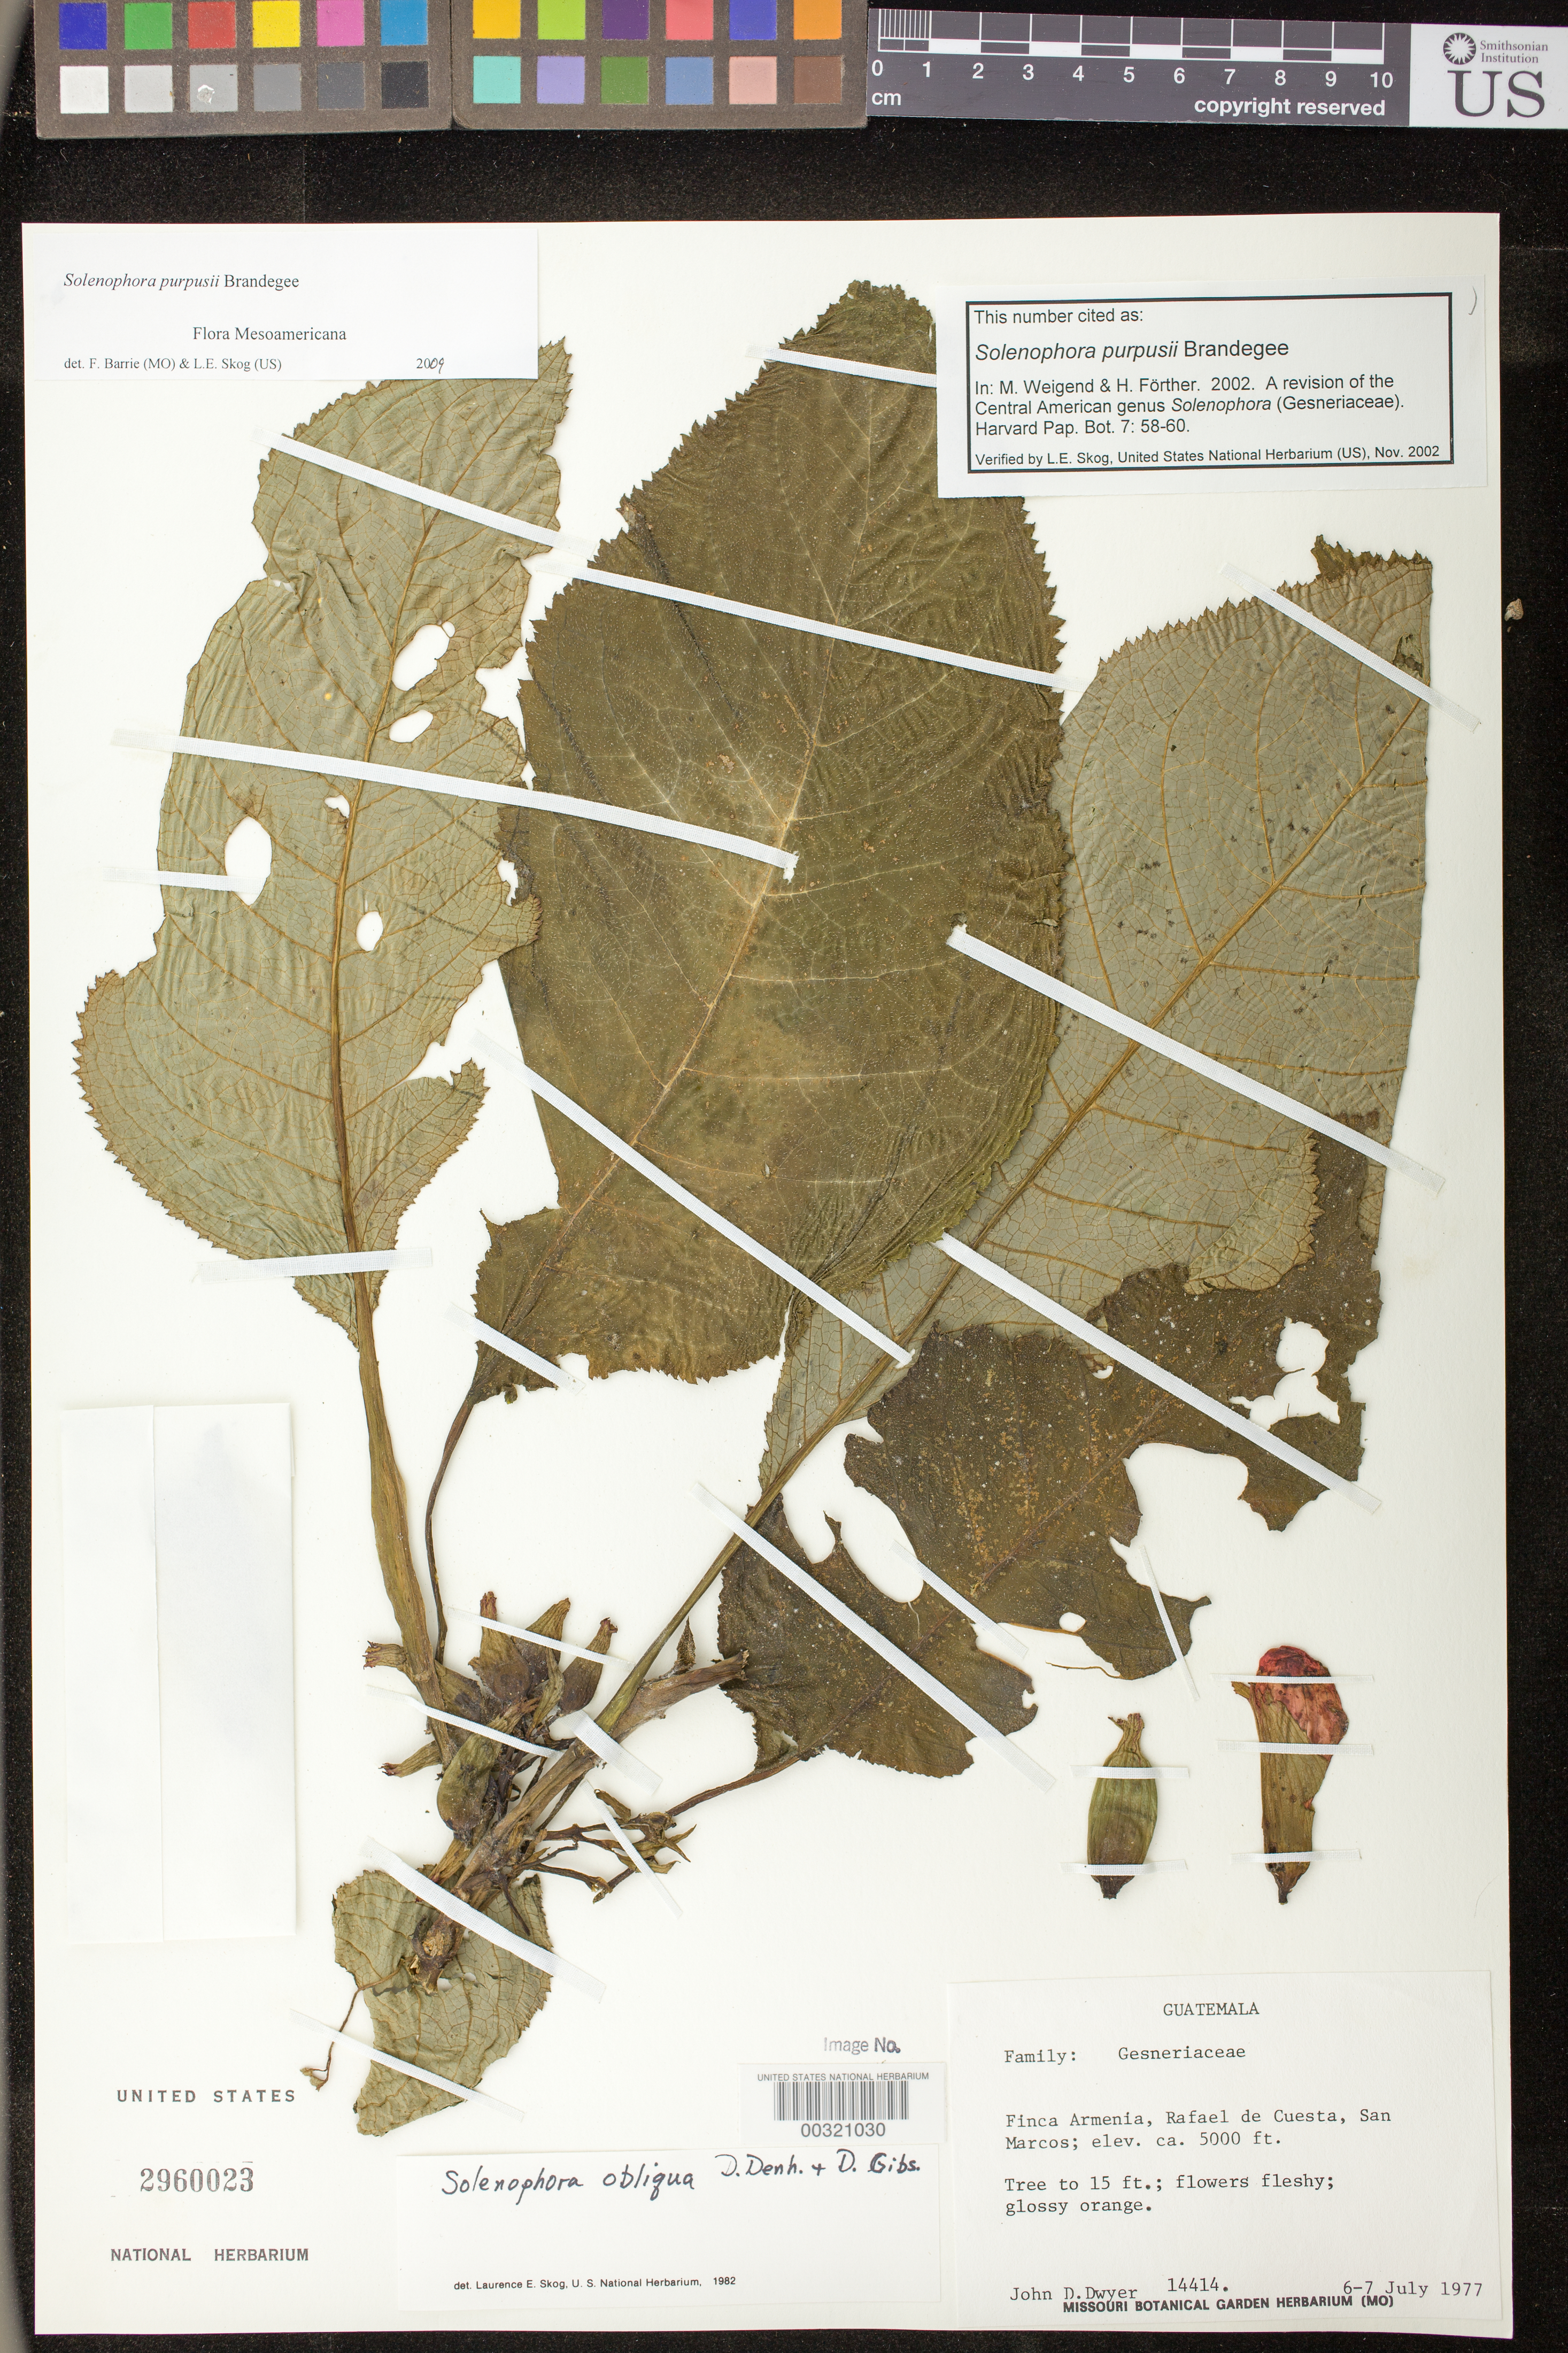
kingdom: Plantae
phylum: Tracheophyta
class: Magnoliopsida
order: Lamiales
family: Gesneriaceae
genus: Solenophora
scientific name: Solenophora purpusii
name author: Brandegee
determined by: Weigend; Förther, Harald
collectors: J. D. Dwyer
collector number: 14414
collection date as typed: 6-7 Jul 1977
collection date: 1977-07-06/1977-07-07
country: Guatemala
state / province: San Marcos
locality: Finca Armenia, Rafael de Cuesta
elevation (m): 1524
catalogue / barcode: US 2960023